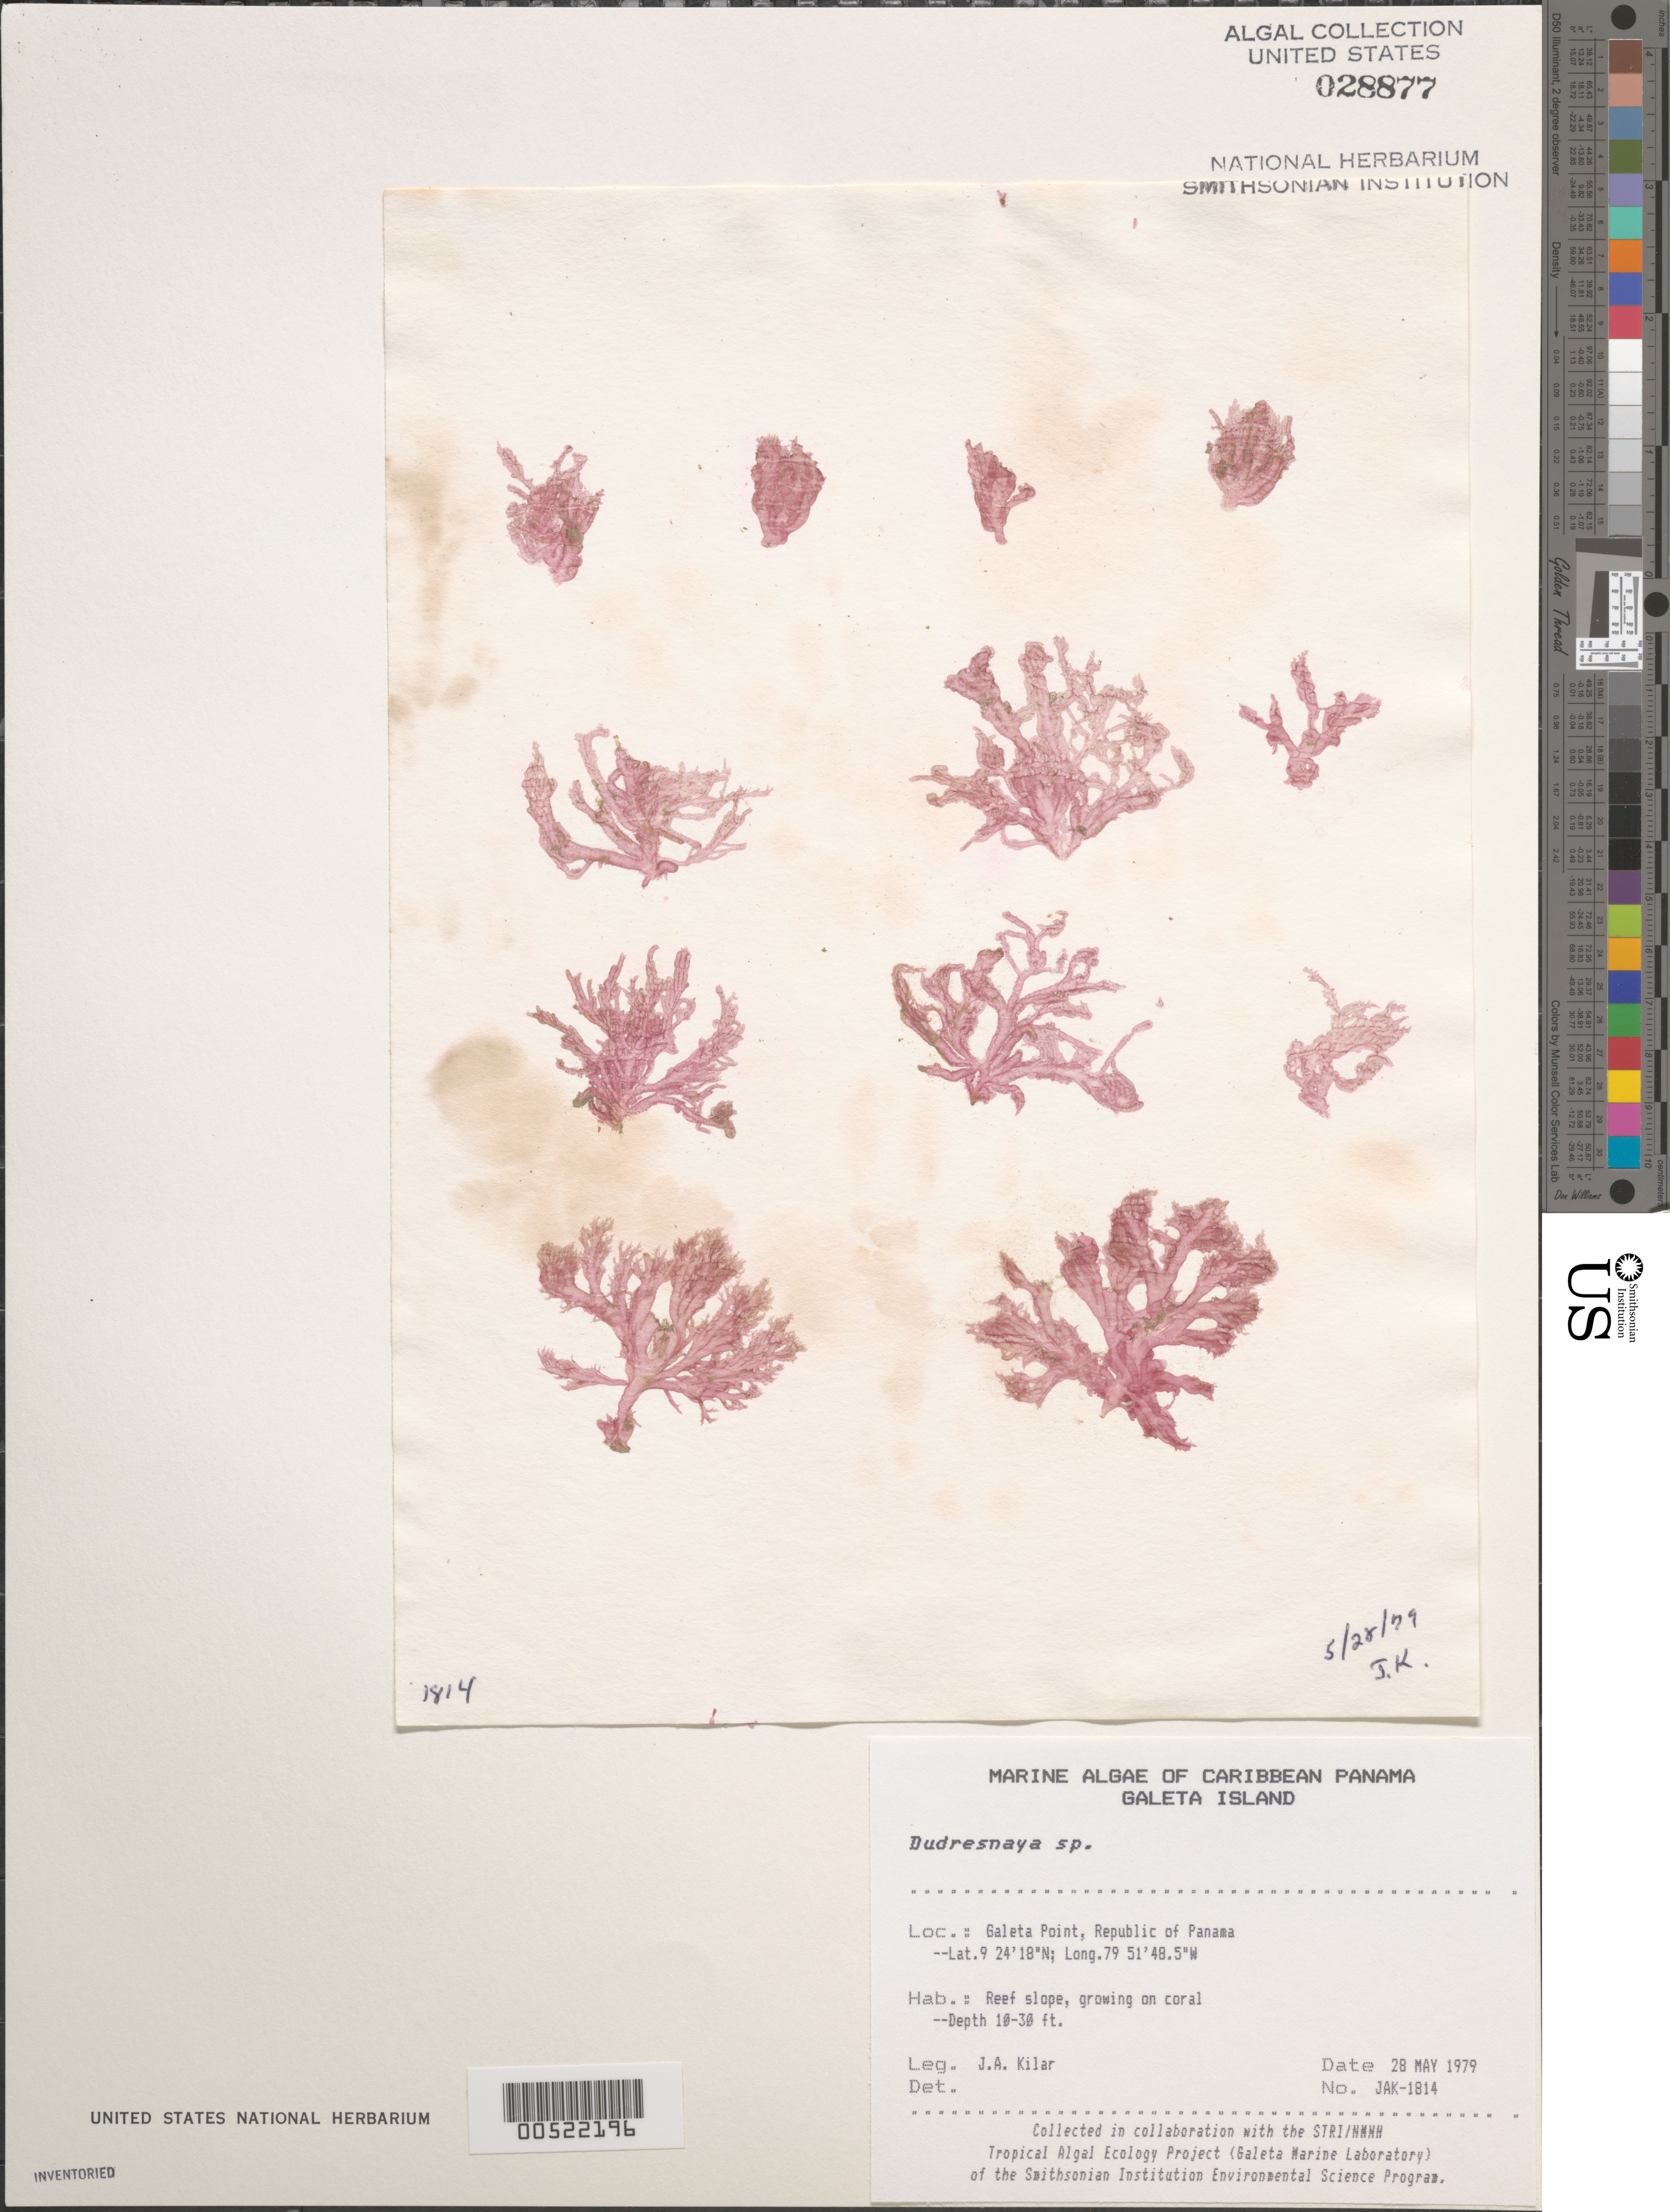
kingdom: Plantae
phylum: Rhodophyta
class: Florideophyceae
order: Gigartinales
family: Dumontiaceae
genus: Dudresnaya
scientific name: Dudresnaya sp.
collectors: J. A. Kilar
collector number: JAK-1814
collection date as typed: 28 May 1979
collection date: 1979-05-28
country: Panama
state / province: Colón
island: Galeta Island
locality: Galeta Point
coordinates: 9 24' 18" N, 79 51' 48.5" W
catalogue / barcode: US 28877